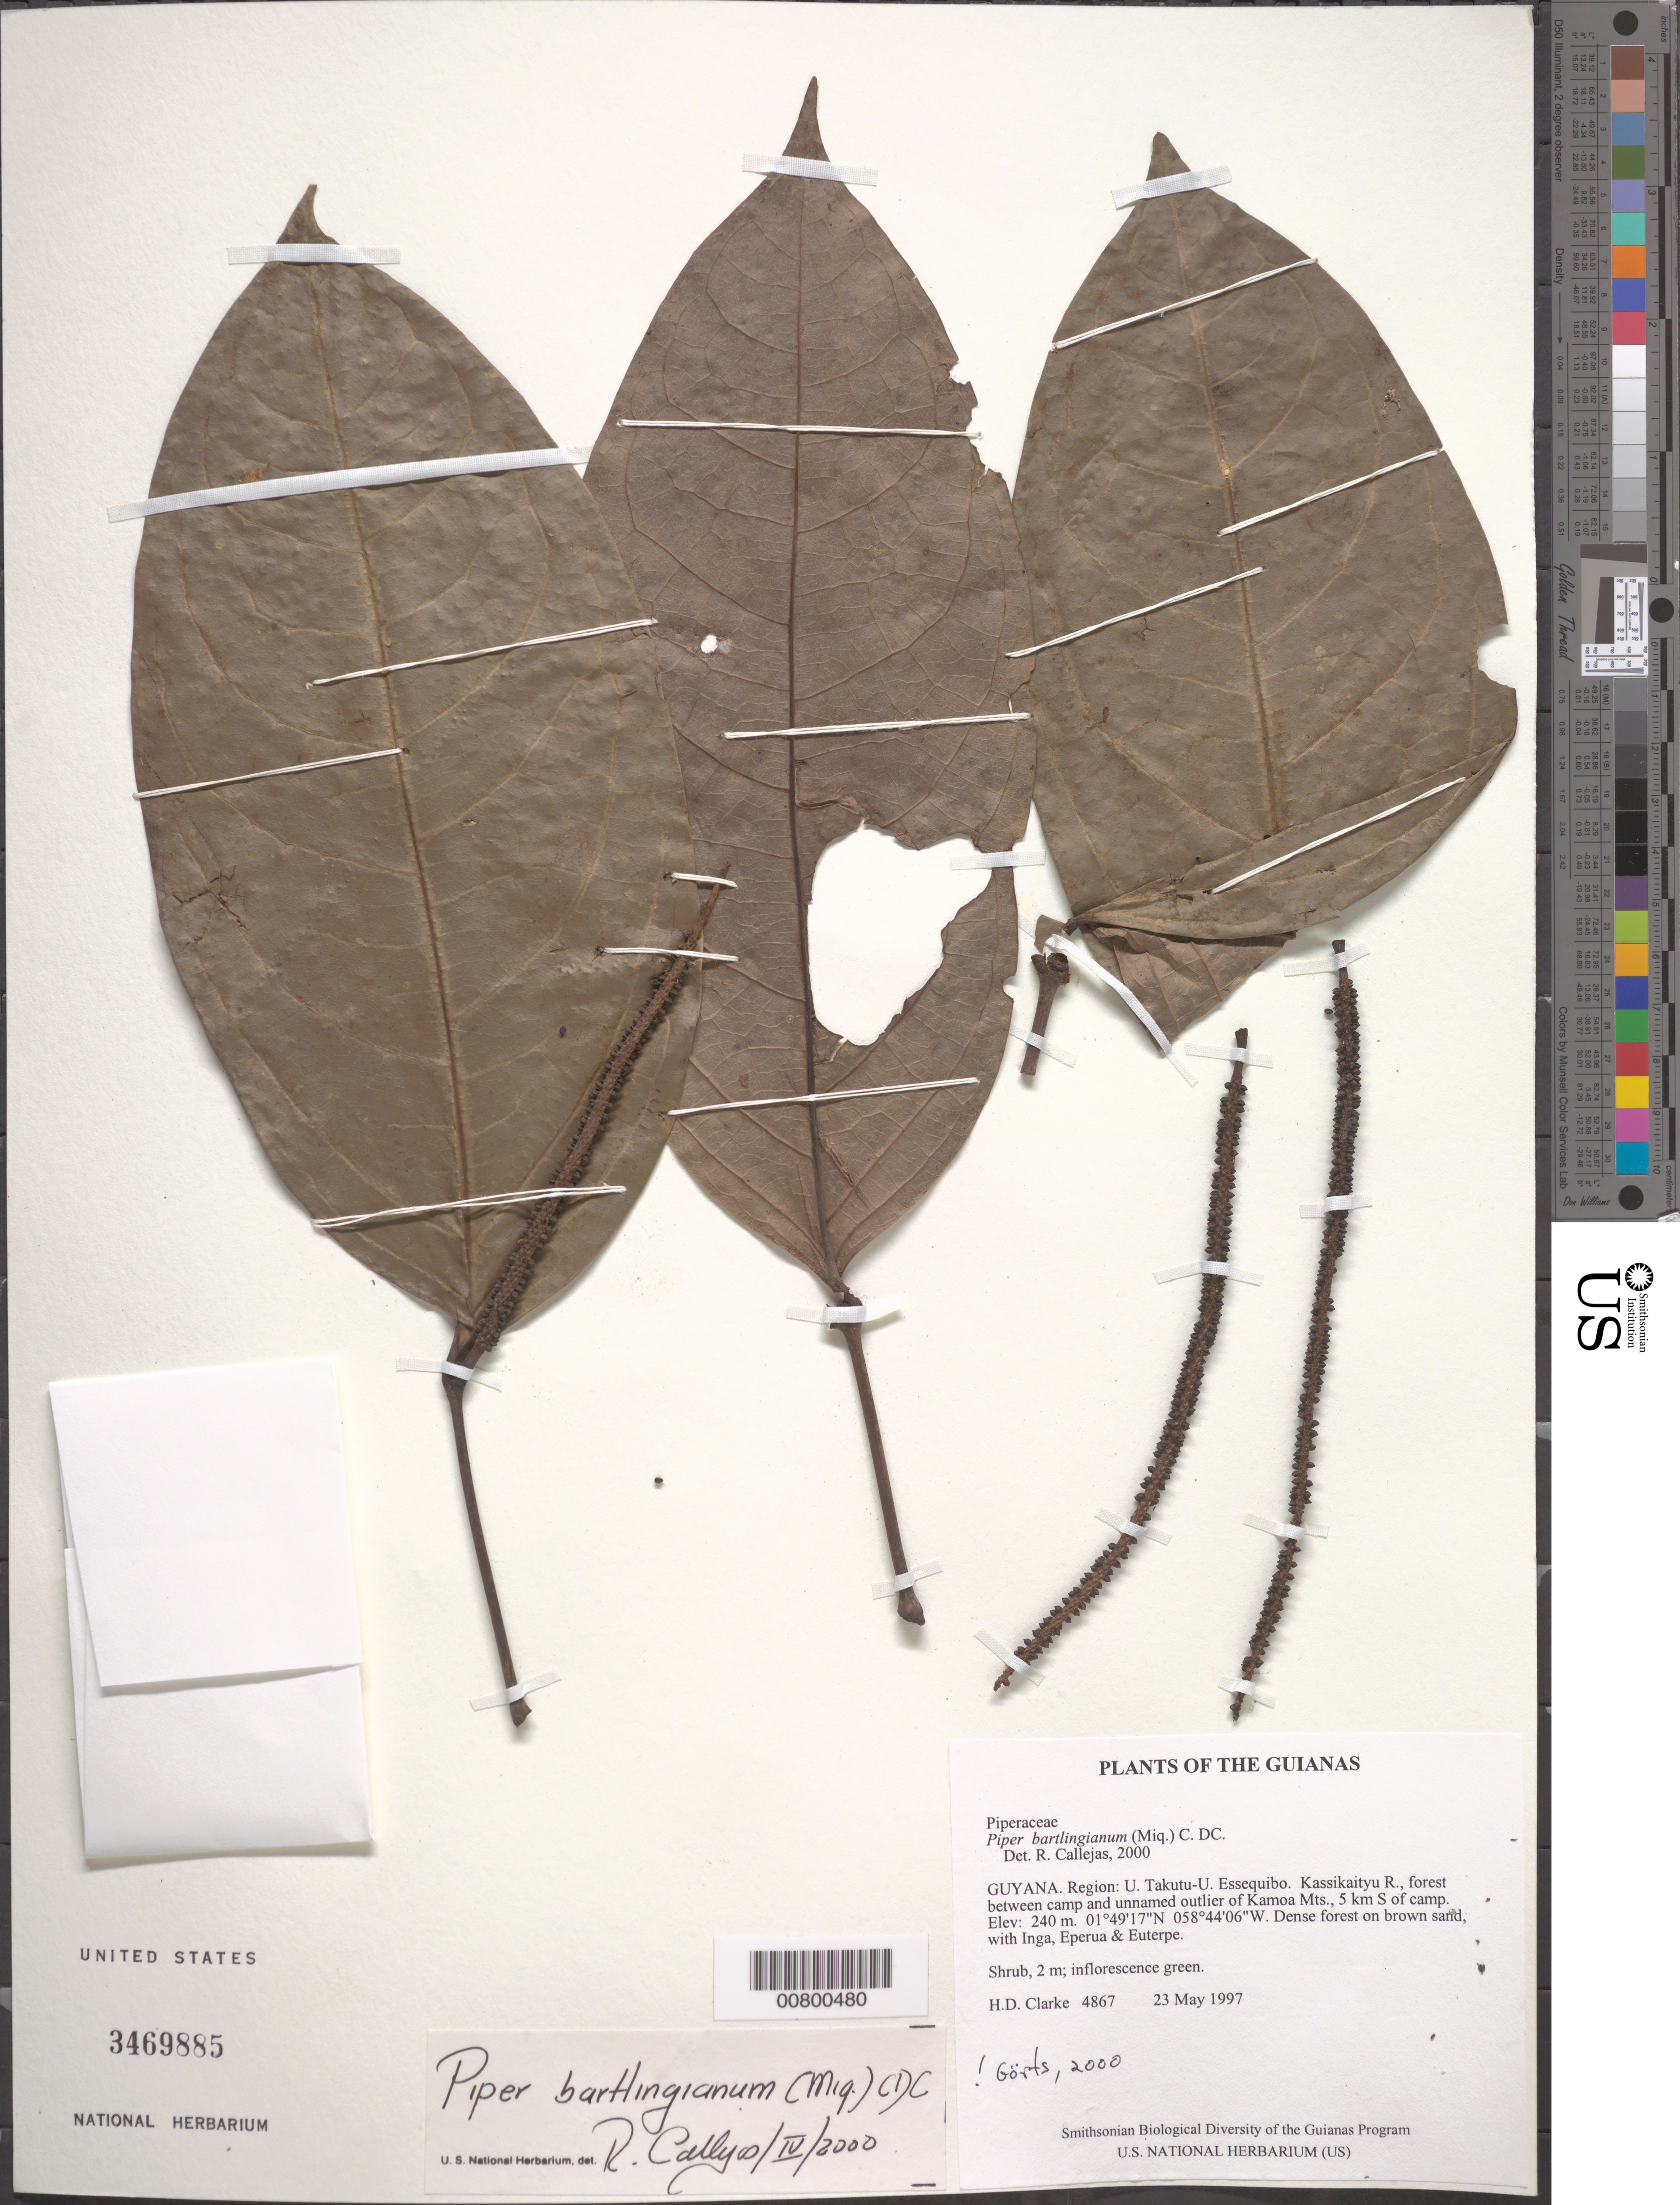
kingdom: Plantae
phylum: Tracheophyta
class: Magnoliopsida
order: Piperales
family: Piperaceae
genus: Piper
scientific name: Piper bartlingianum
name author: (Miq.) C. DC.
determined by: Görts-van Rijn, A. R. A.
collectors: H. D. Clarke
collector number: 4867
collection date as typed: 23 May 1997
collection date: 1997-05-23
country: Guyana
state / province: U. Takutu-U. Essequibo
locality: Kassikaityu R., forest between camp and unnamed outlier of Kamoa Mts., 5 km S of camp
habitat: Dense forest on brown sand, with Inga, Eperua & Euterpe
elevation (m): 240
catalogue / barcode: US 3469885